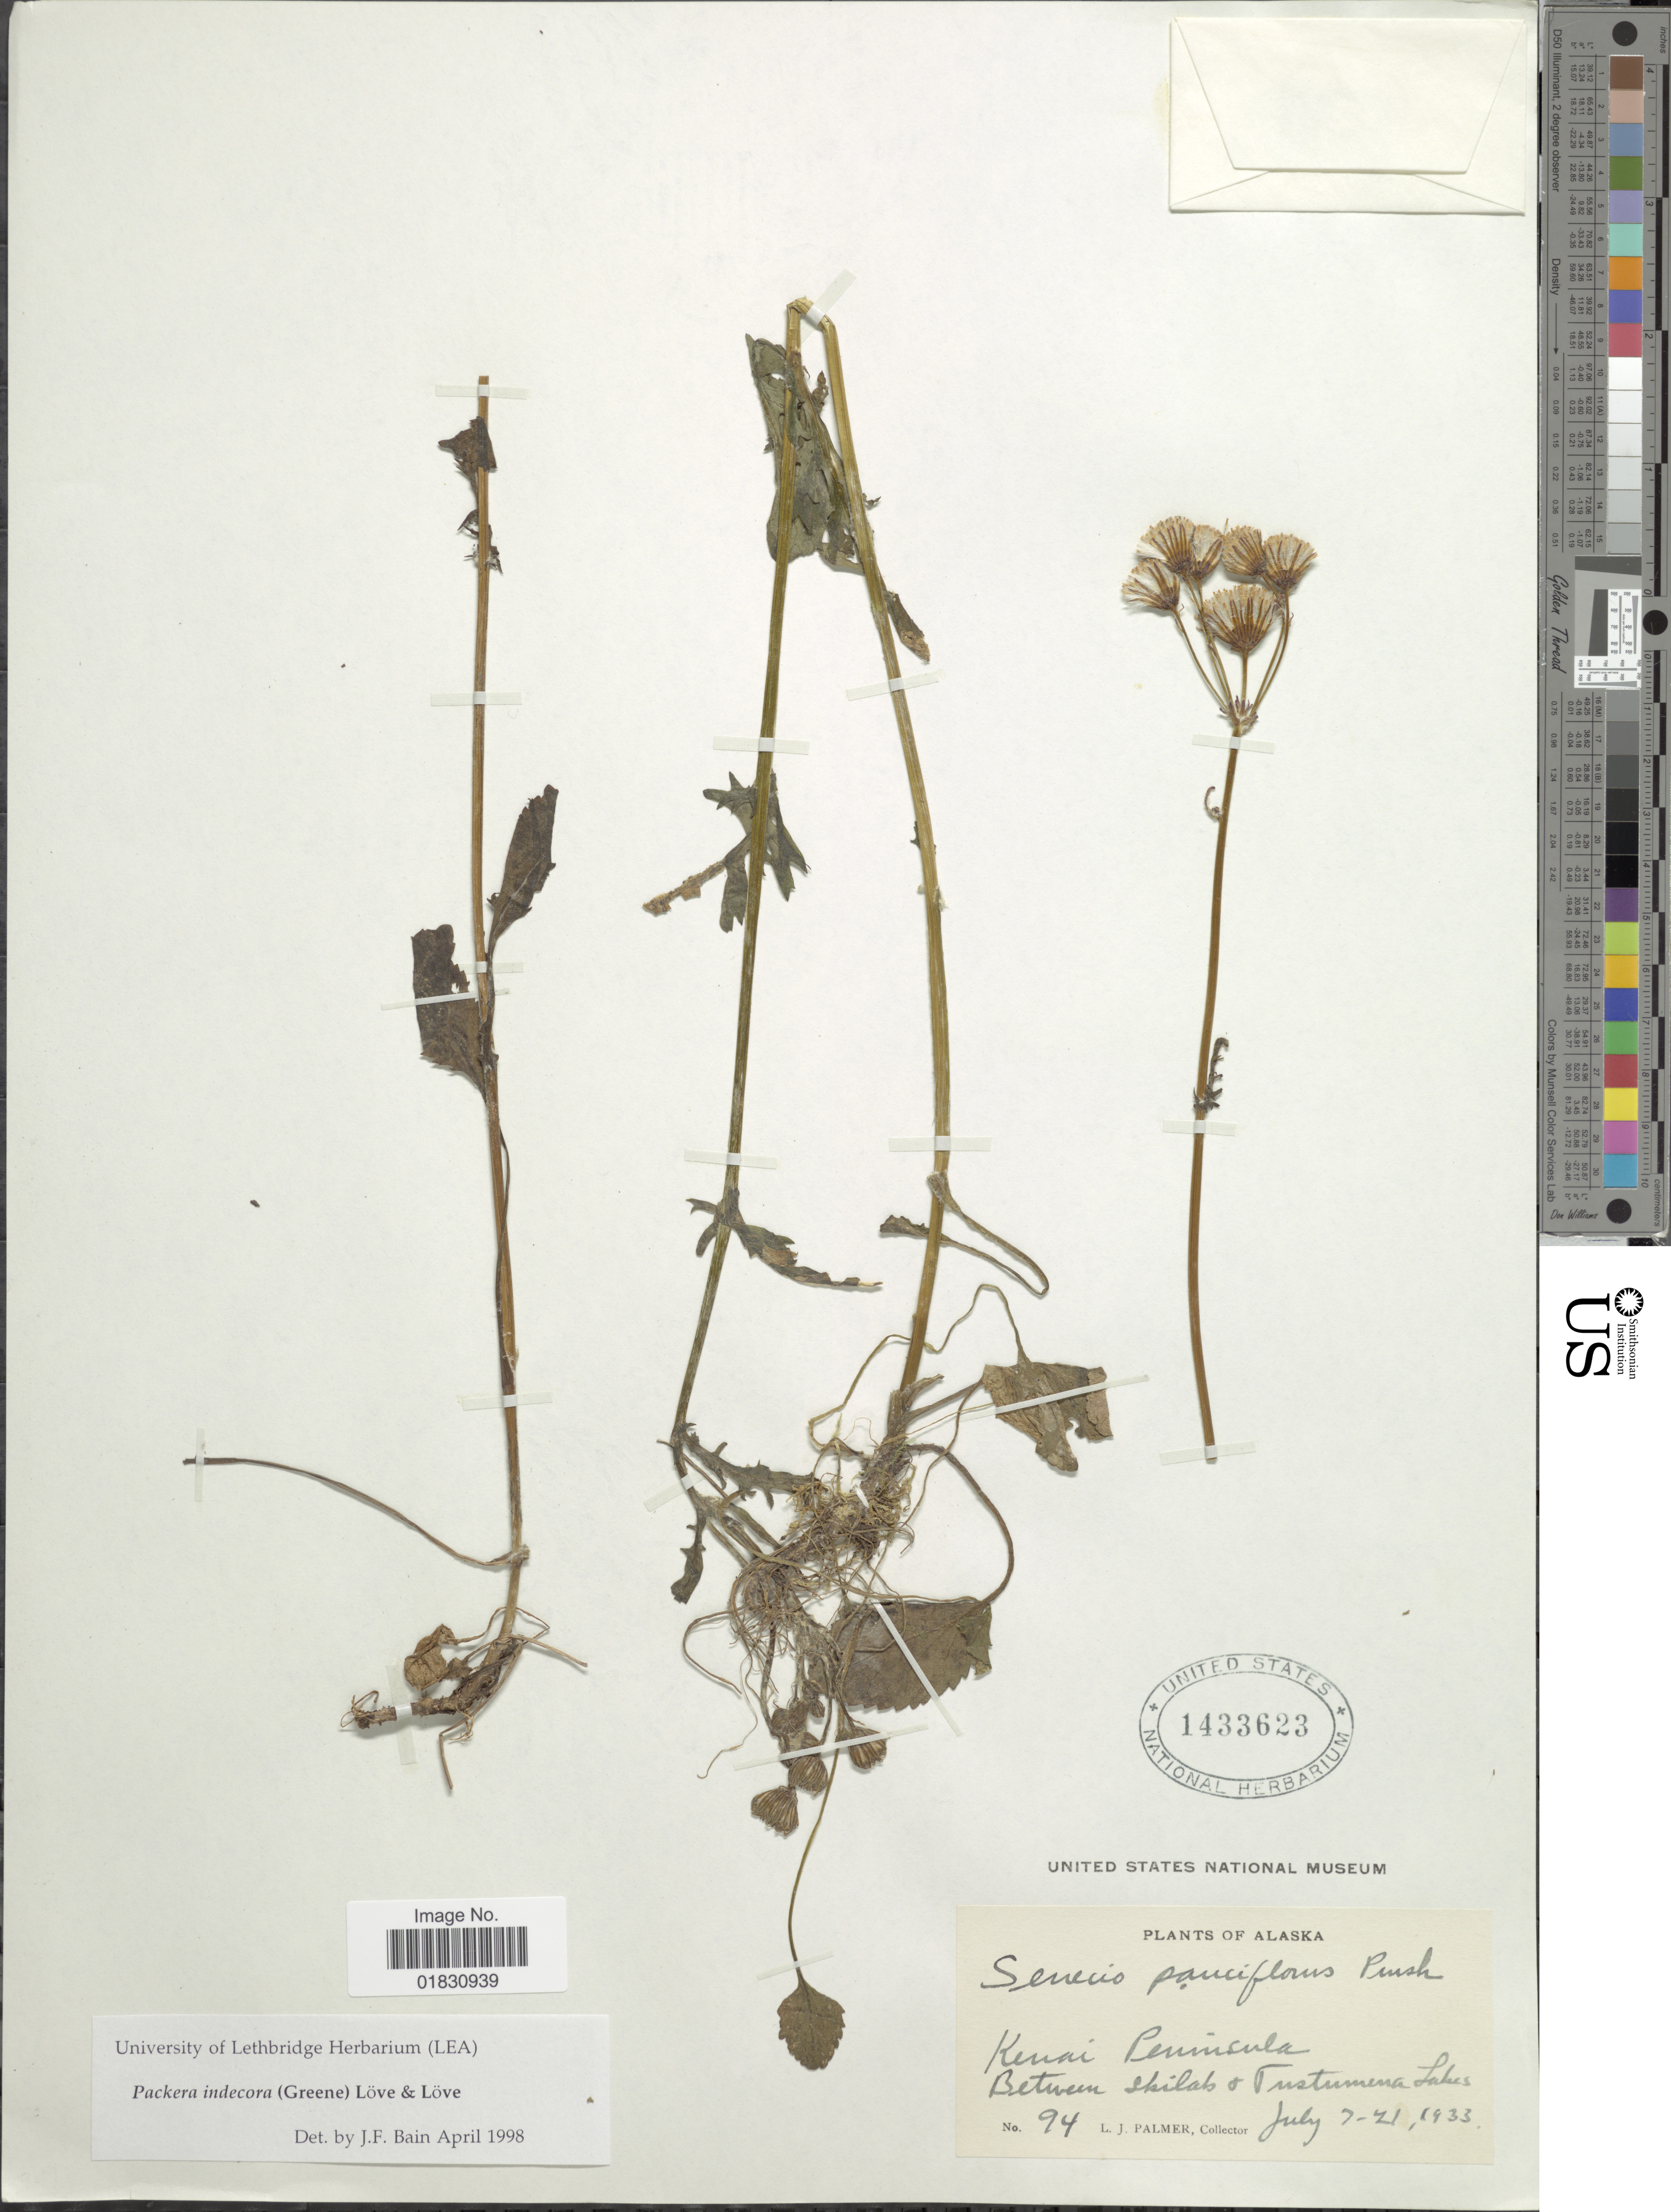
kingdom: Plantae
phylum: Tracheophyta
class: Magnoliopsida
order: Asterales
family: Asteraceae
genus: Packera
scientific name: Packera indecora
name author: (Greene) Á. Löve & D. Löve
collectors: E. J. Palmer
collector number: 94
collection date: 1933-07-07/1933-07-21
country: United States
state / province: Alaska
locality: Kenai Peninsula, Between skilab & Tustumena Lakes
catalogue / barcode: US 1433623